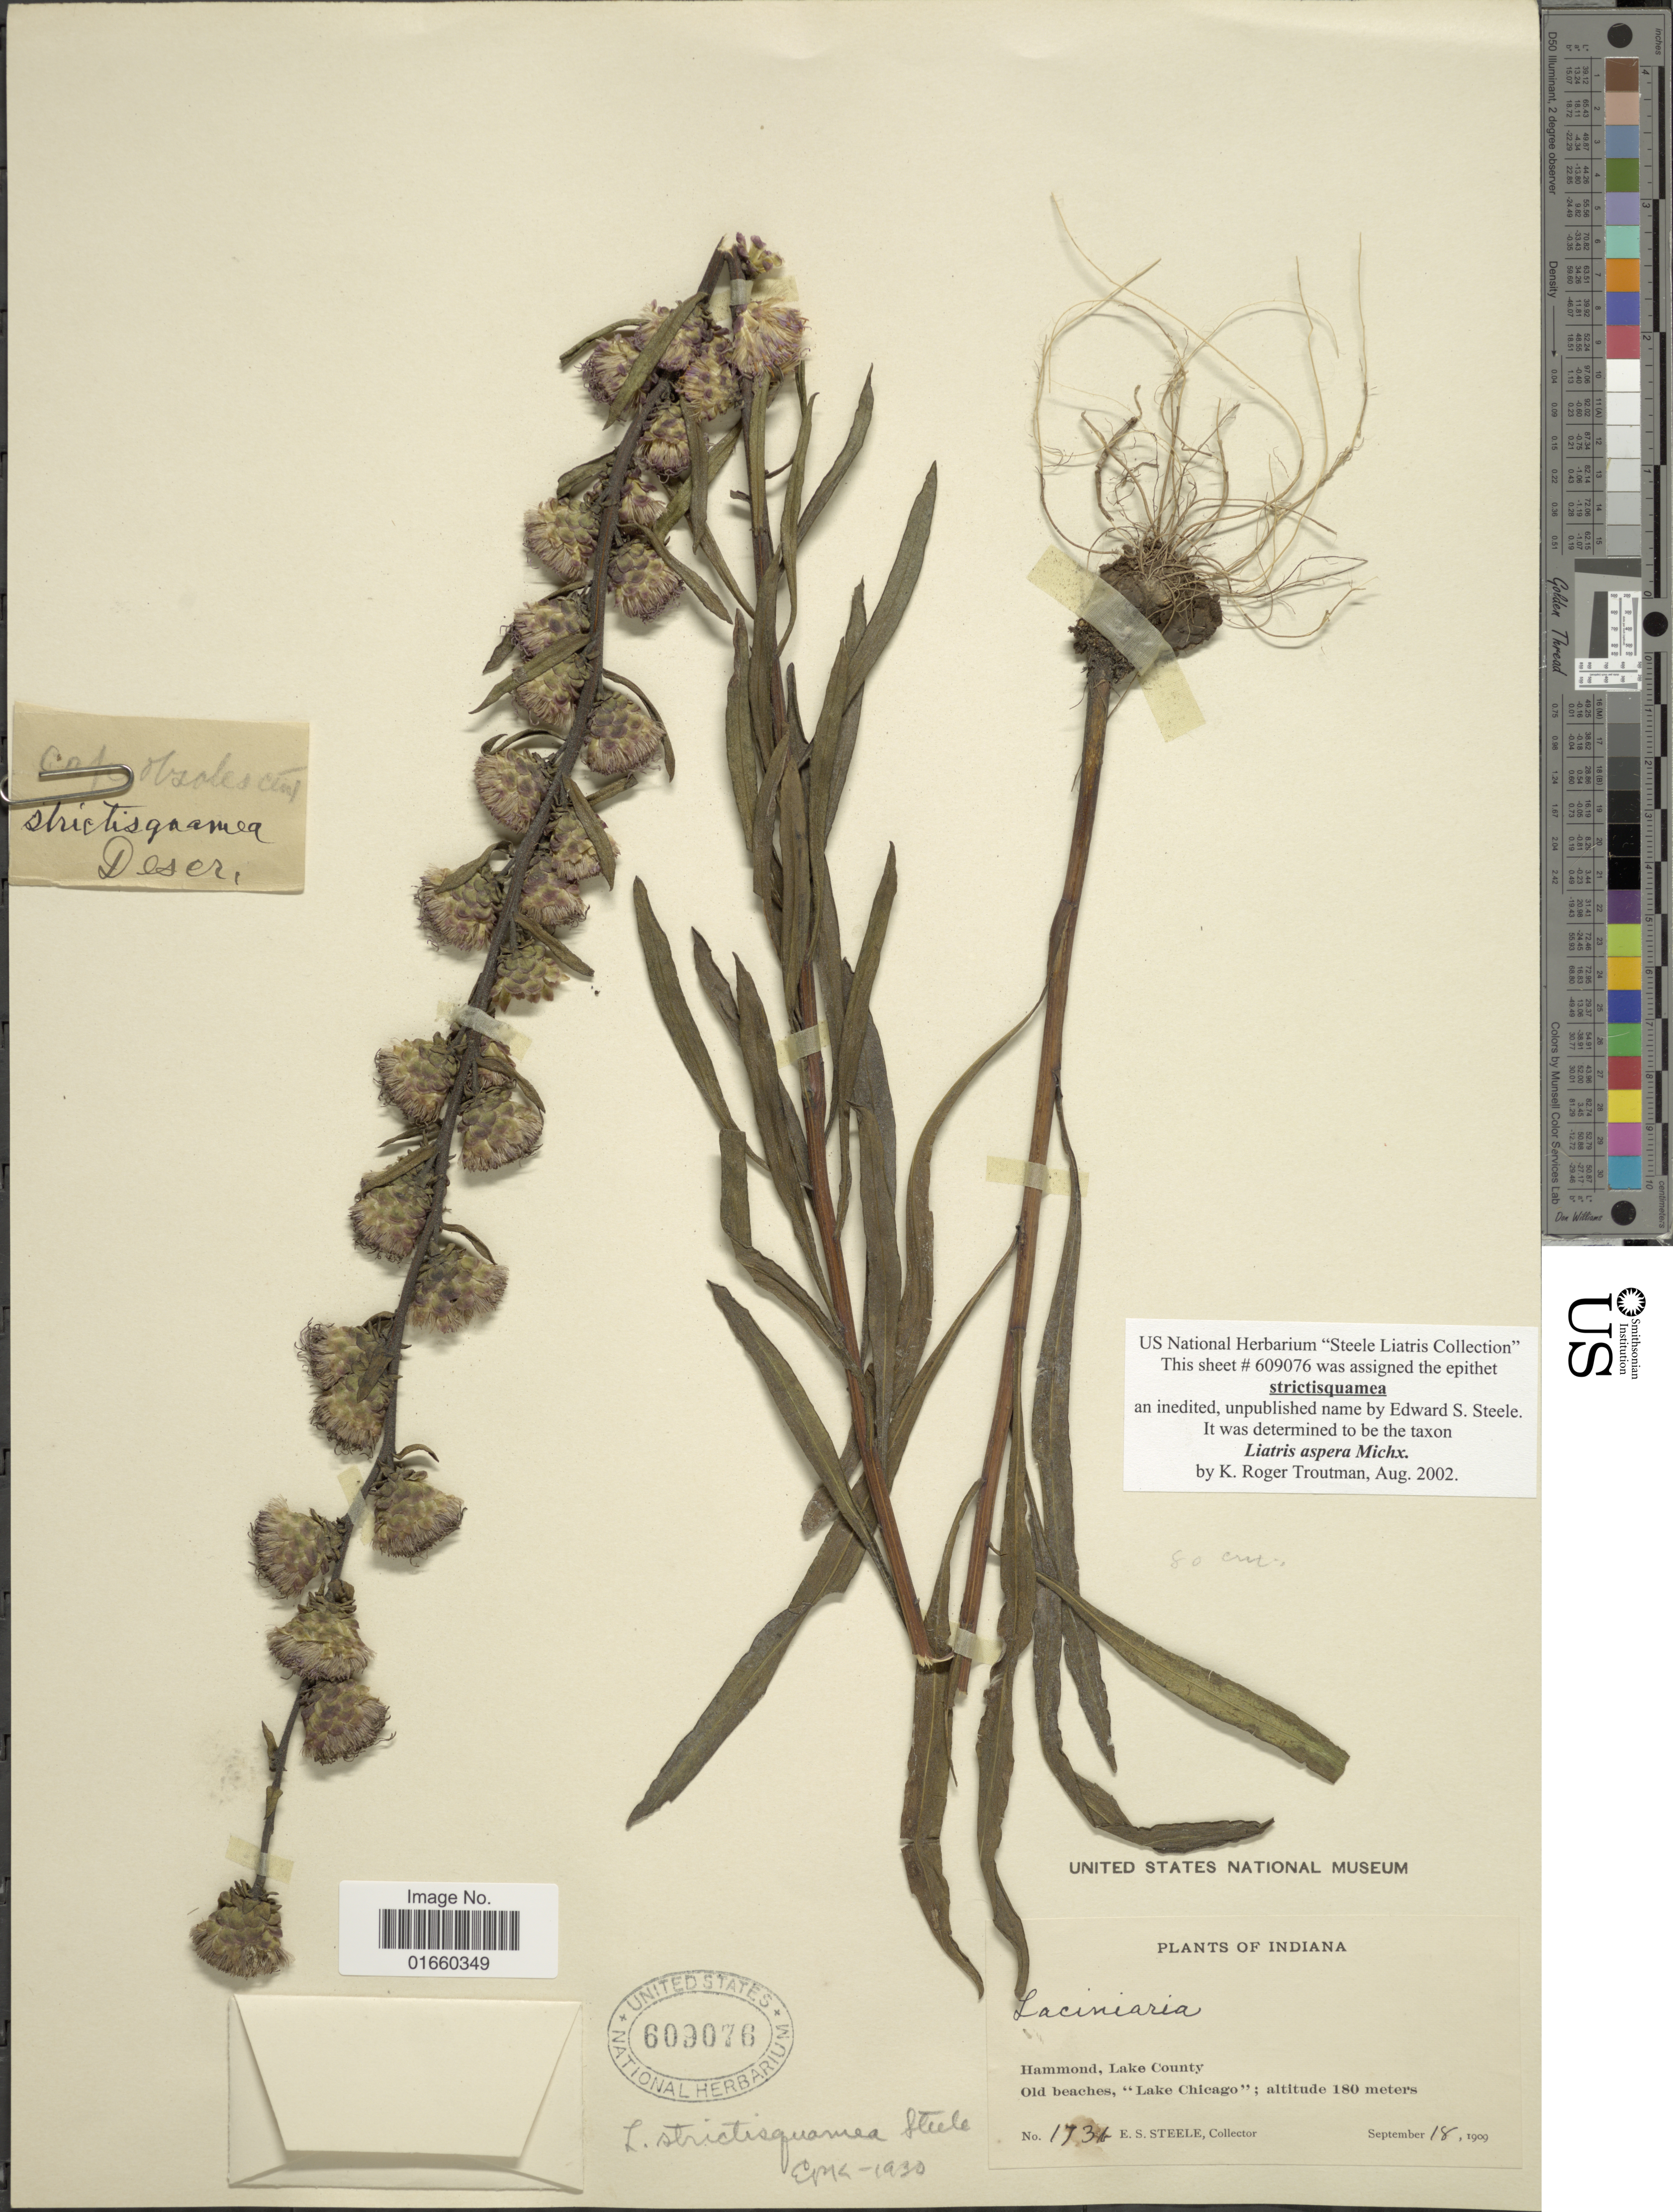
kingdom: Plantae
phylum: Tracheophyta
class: Magnoliopsida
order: Asterales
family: Asteraceae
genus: Liatris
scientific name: Liatris aspera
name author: Michx.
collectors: E. Steele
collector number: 173b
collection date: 1909-09-18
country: United States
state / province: Indiana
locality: Hammond, Lake County, Old beaches, "Lake Chicago"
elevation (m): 180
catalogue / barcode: US 609076